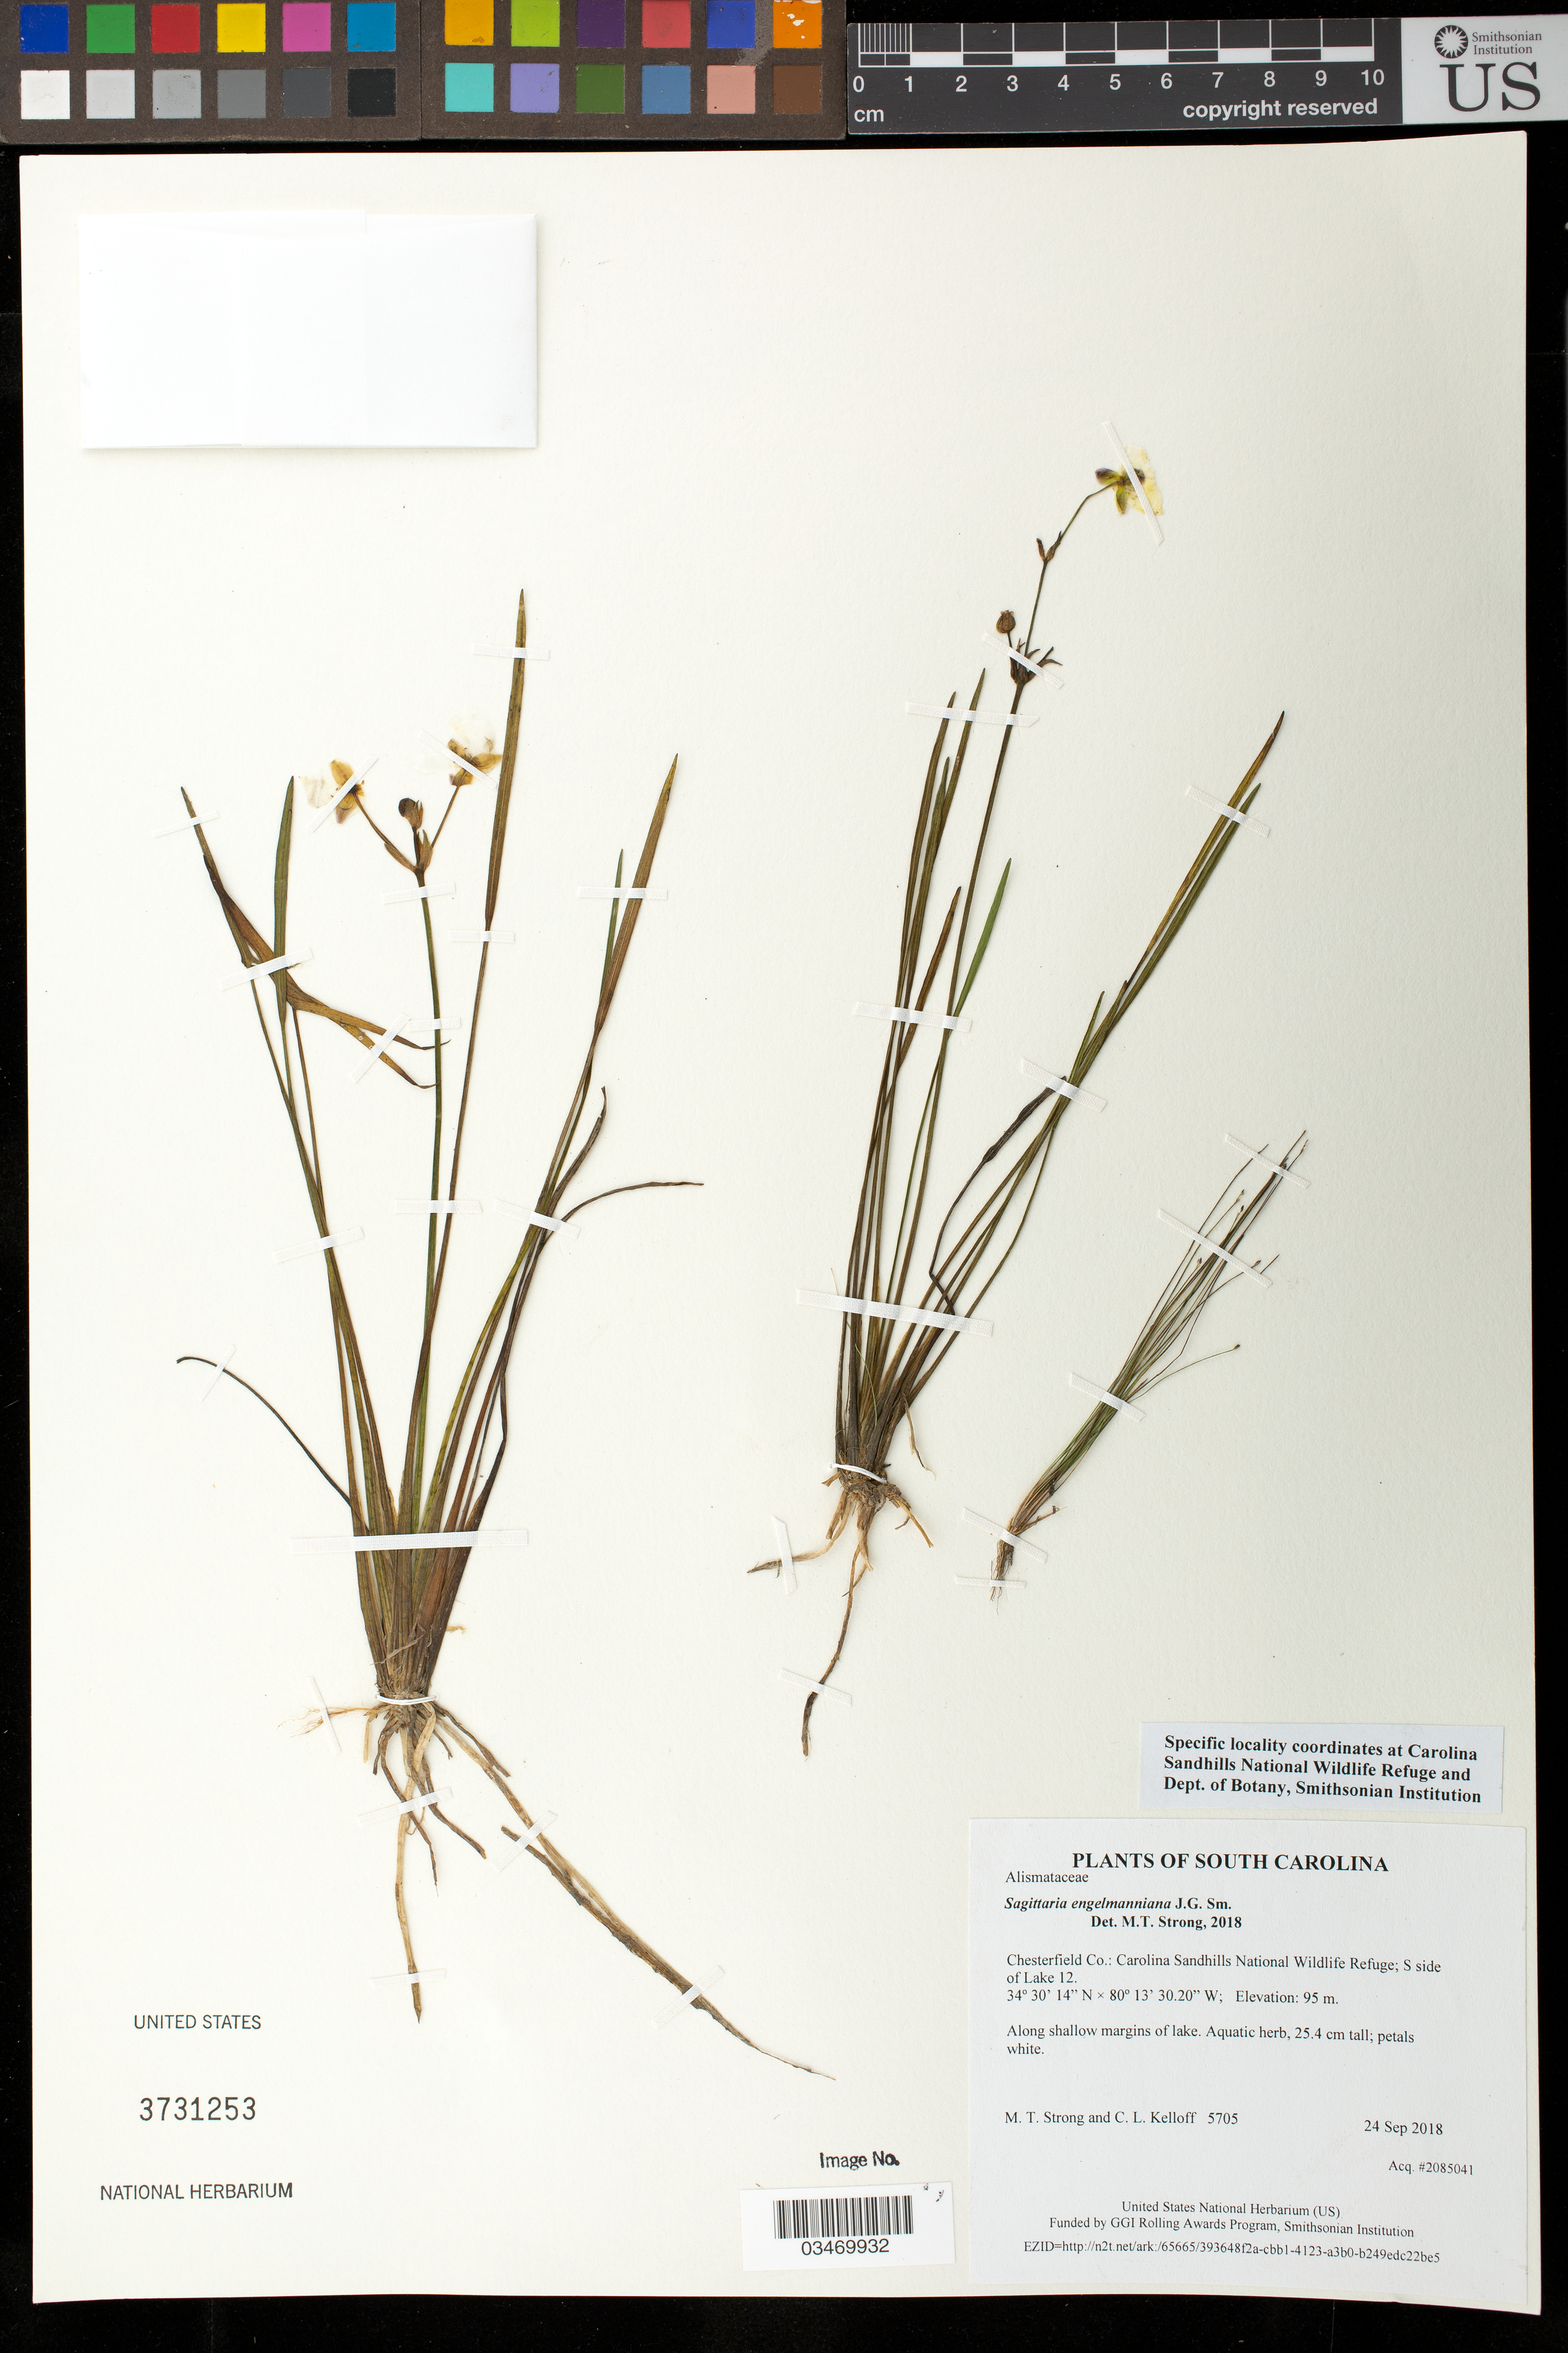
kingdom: Plantae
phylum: Tracheophyta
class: Liliopsida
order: Alismatales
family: Alismataceae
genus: Sagittaria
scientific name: Sagittaria engelmanniana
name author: J.G. Sm.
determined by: Strong, M. T., (US), Smithsonian Institution - National Museum of Natural History (UNITED STATES)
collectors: M. T. Strong & C. L. Kelloff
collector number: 5705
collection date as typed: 24 Sep 2018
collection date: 2018-09-24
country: United States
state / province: South Carolina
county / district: Chesterfield Co.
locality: Carolina Sandhills National Wildlife Refuge; along shallow margins of Lake 12, N side of lake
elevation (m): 95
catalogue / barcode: US 3731253